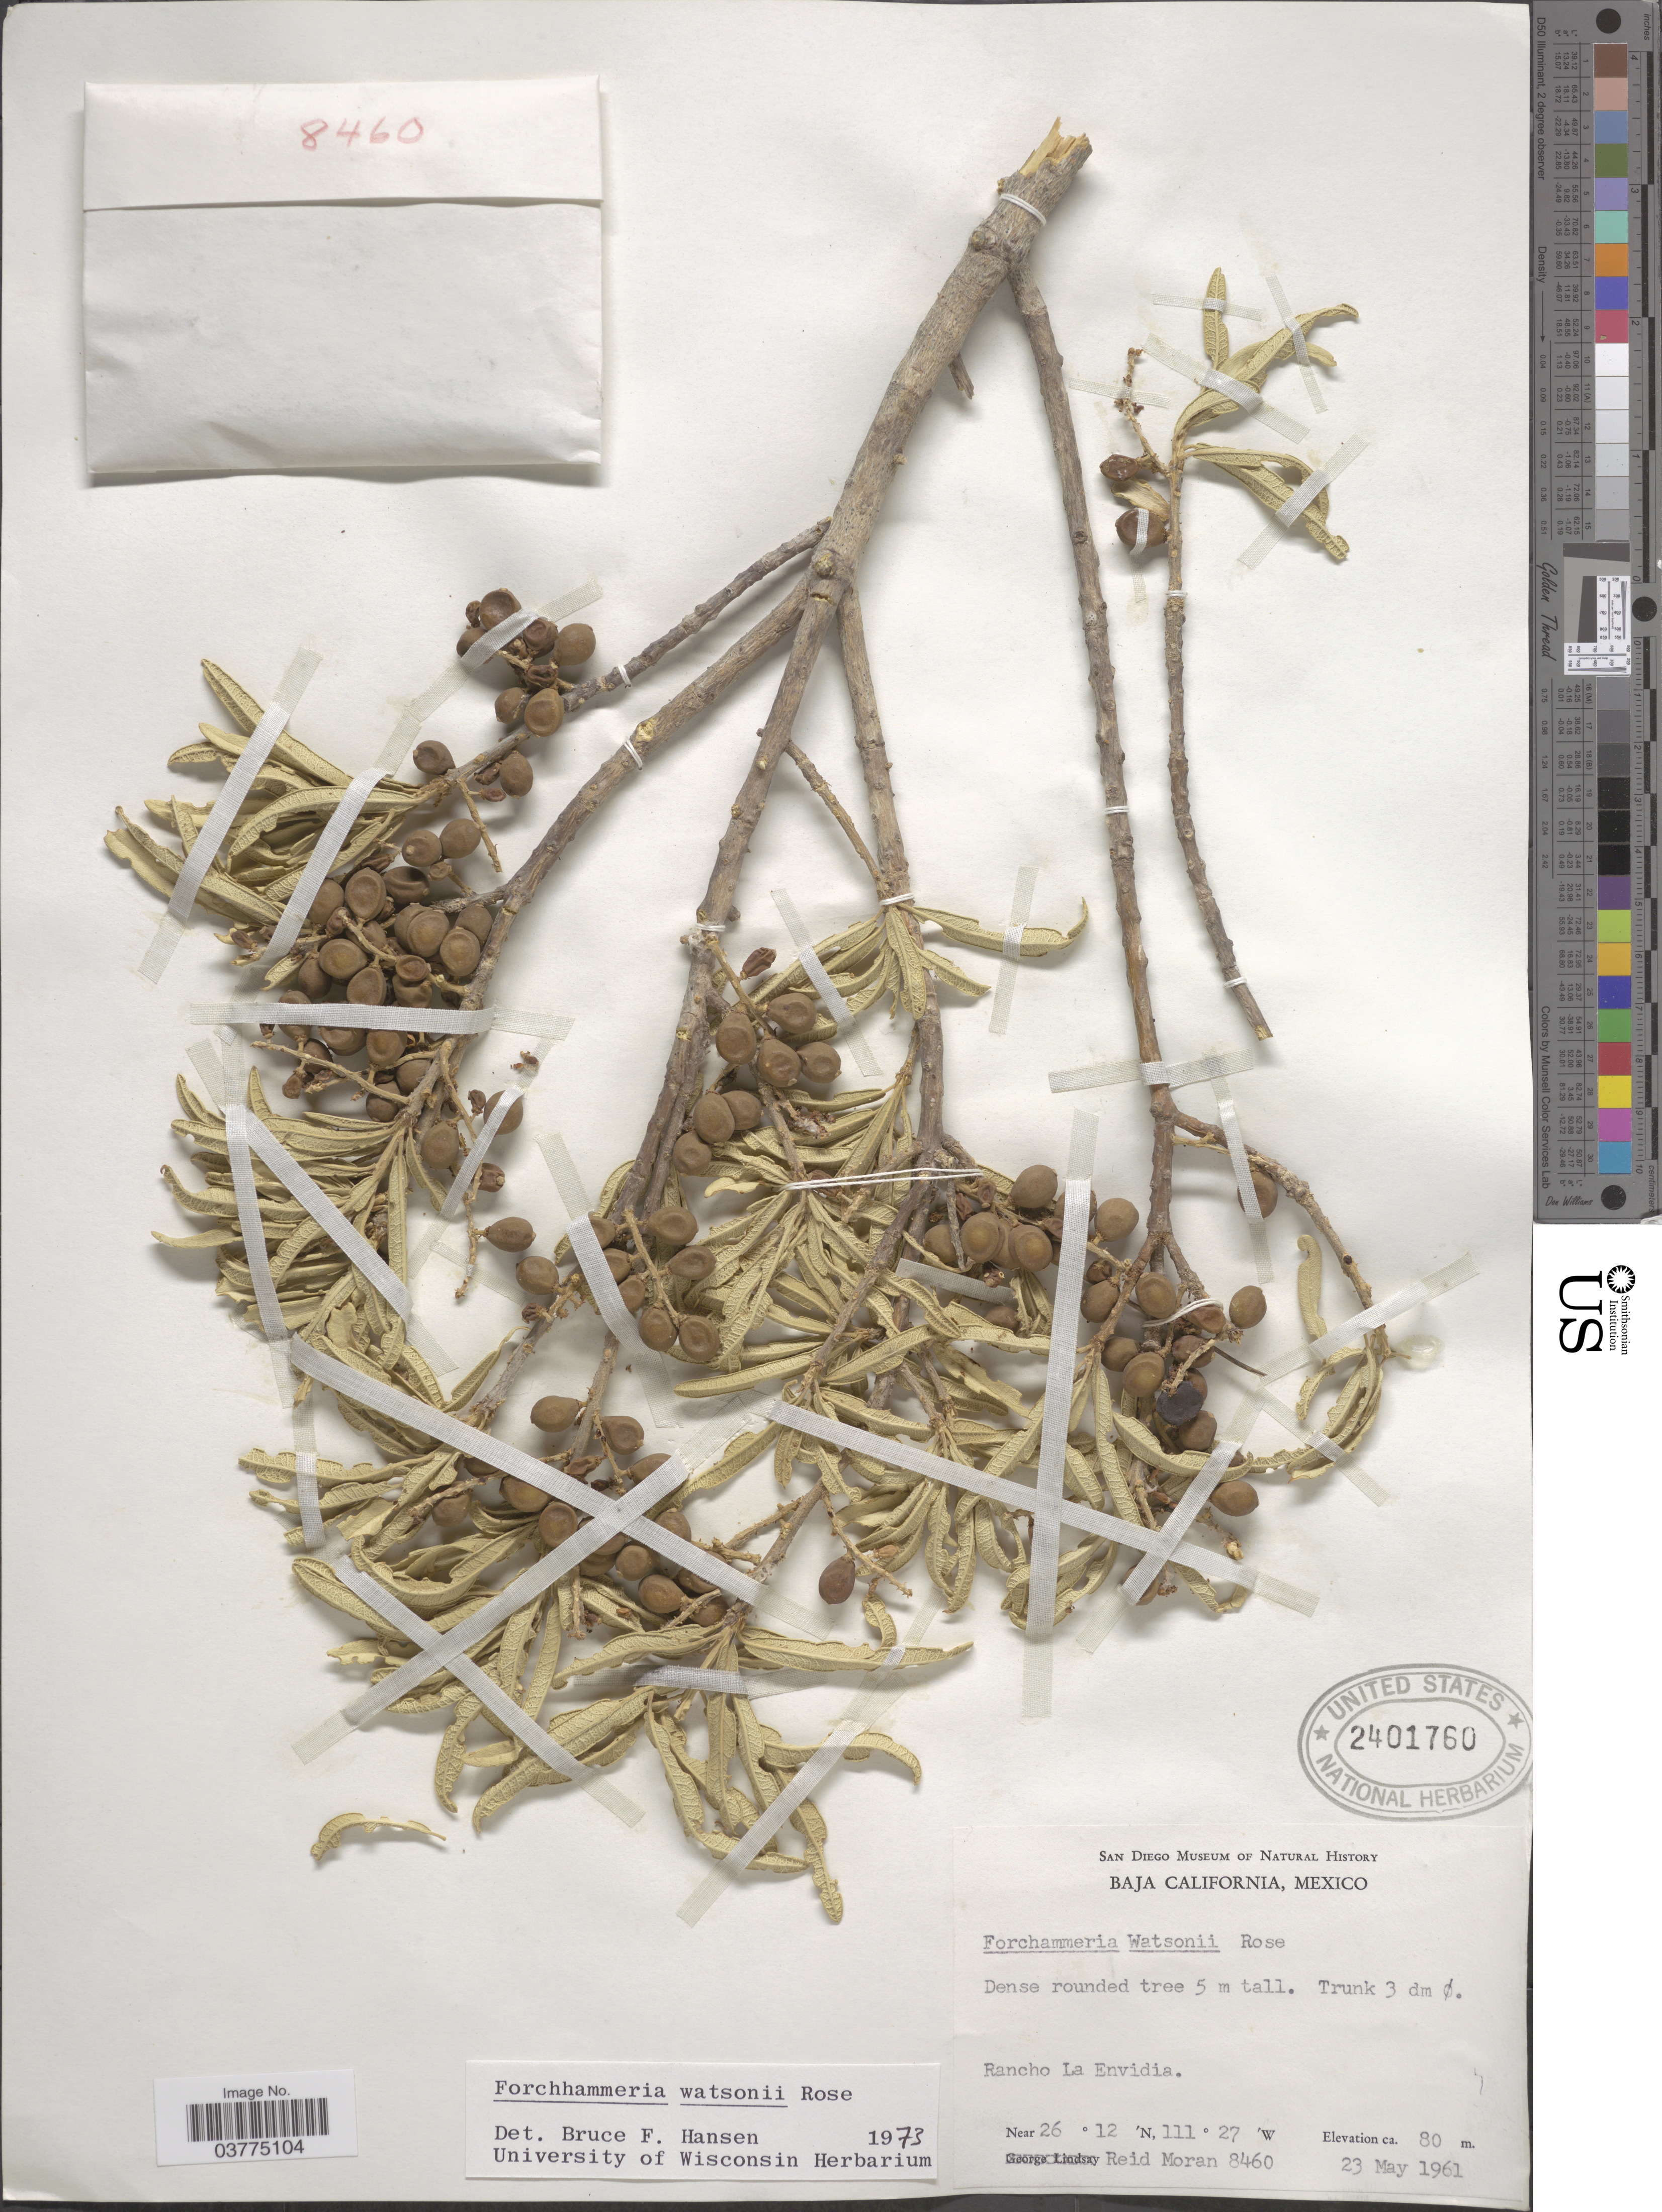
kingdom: Plantae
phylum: Tracheophyta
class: Magnoliopsida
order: Brassicales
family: Stixaceae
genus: Forchhammeria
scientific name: Forchhammeria watsonii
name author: Rose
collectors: R. V. Moran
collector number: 8460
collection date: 1961-05-23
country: Mexico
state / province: Baja California Sur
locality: Rancho La Envidia.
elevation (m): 80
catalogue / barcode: US 2401760